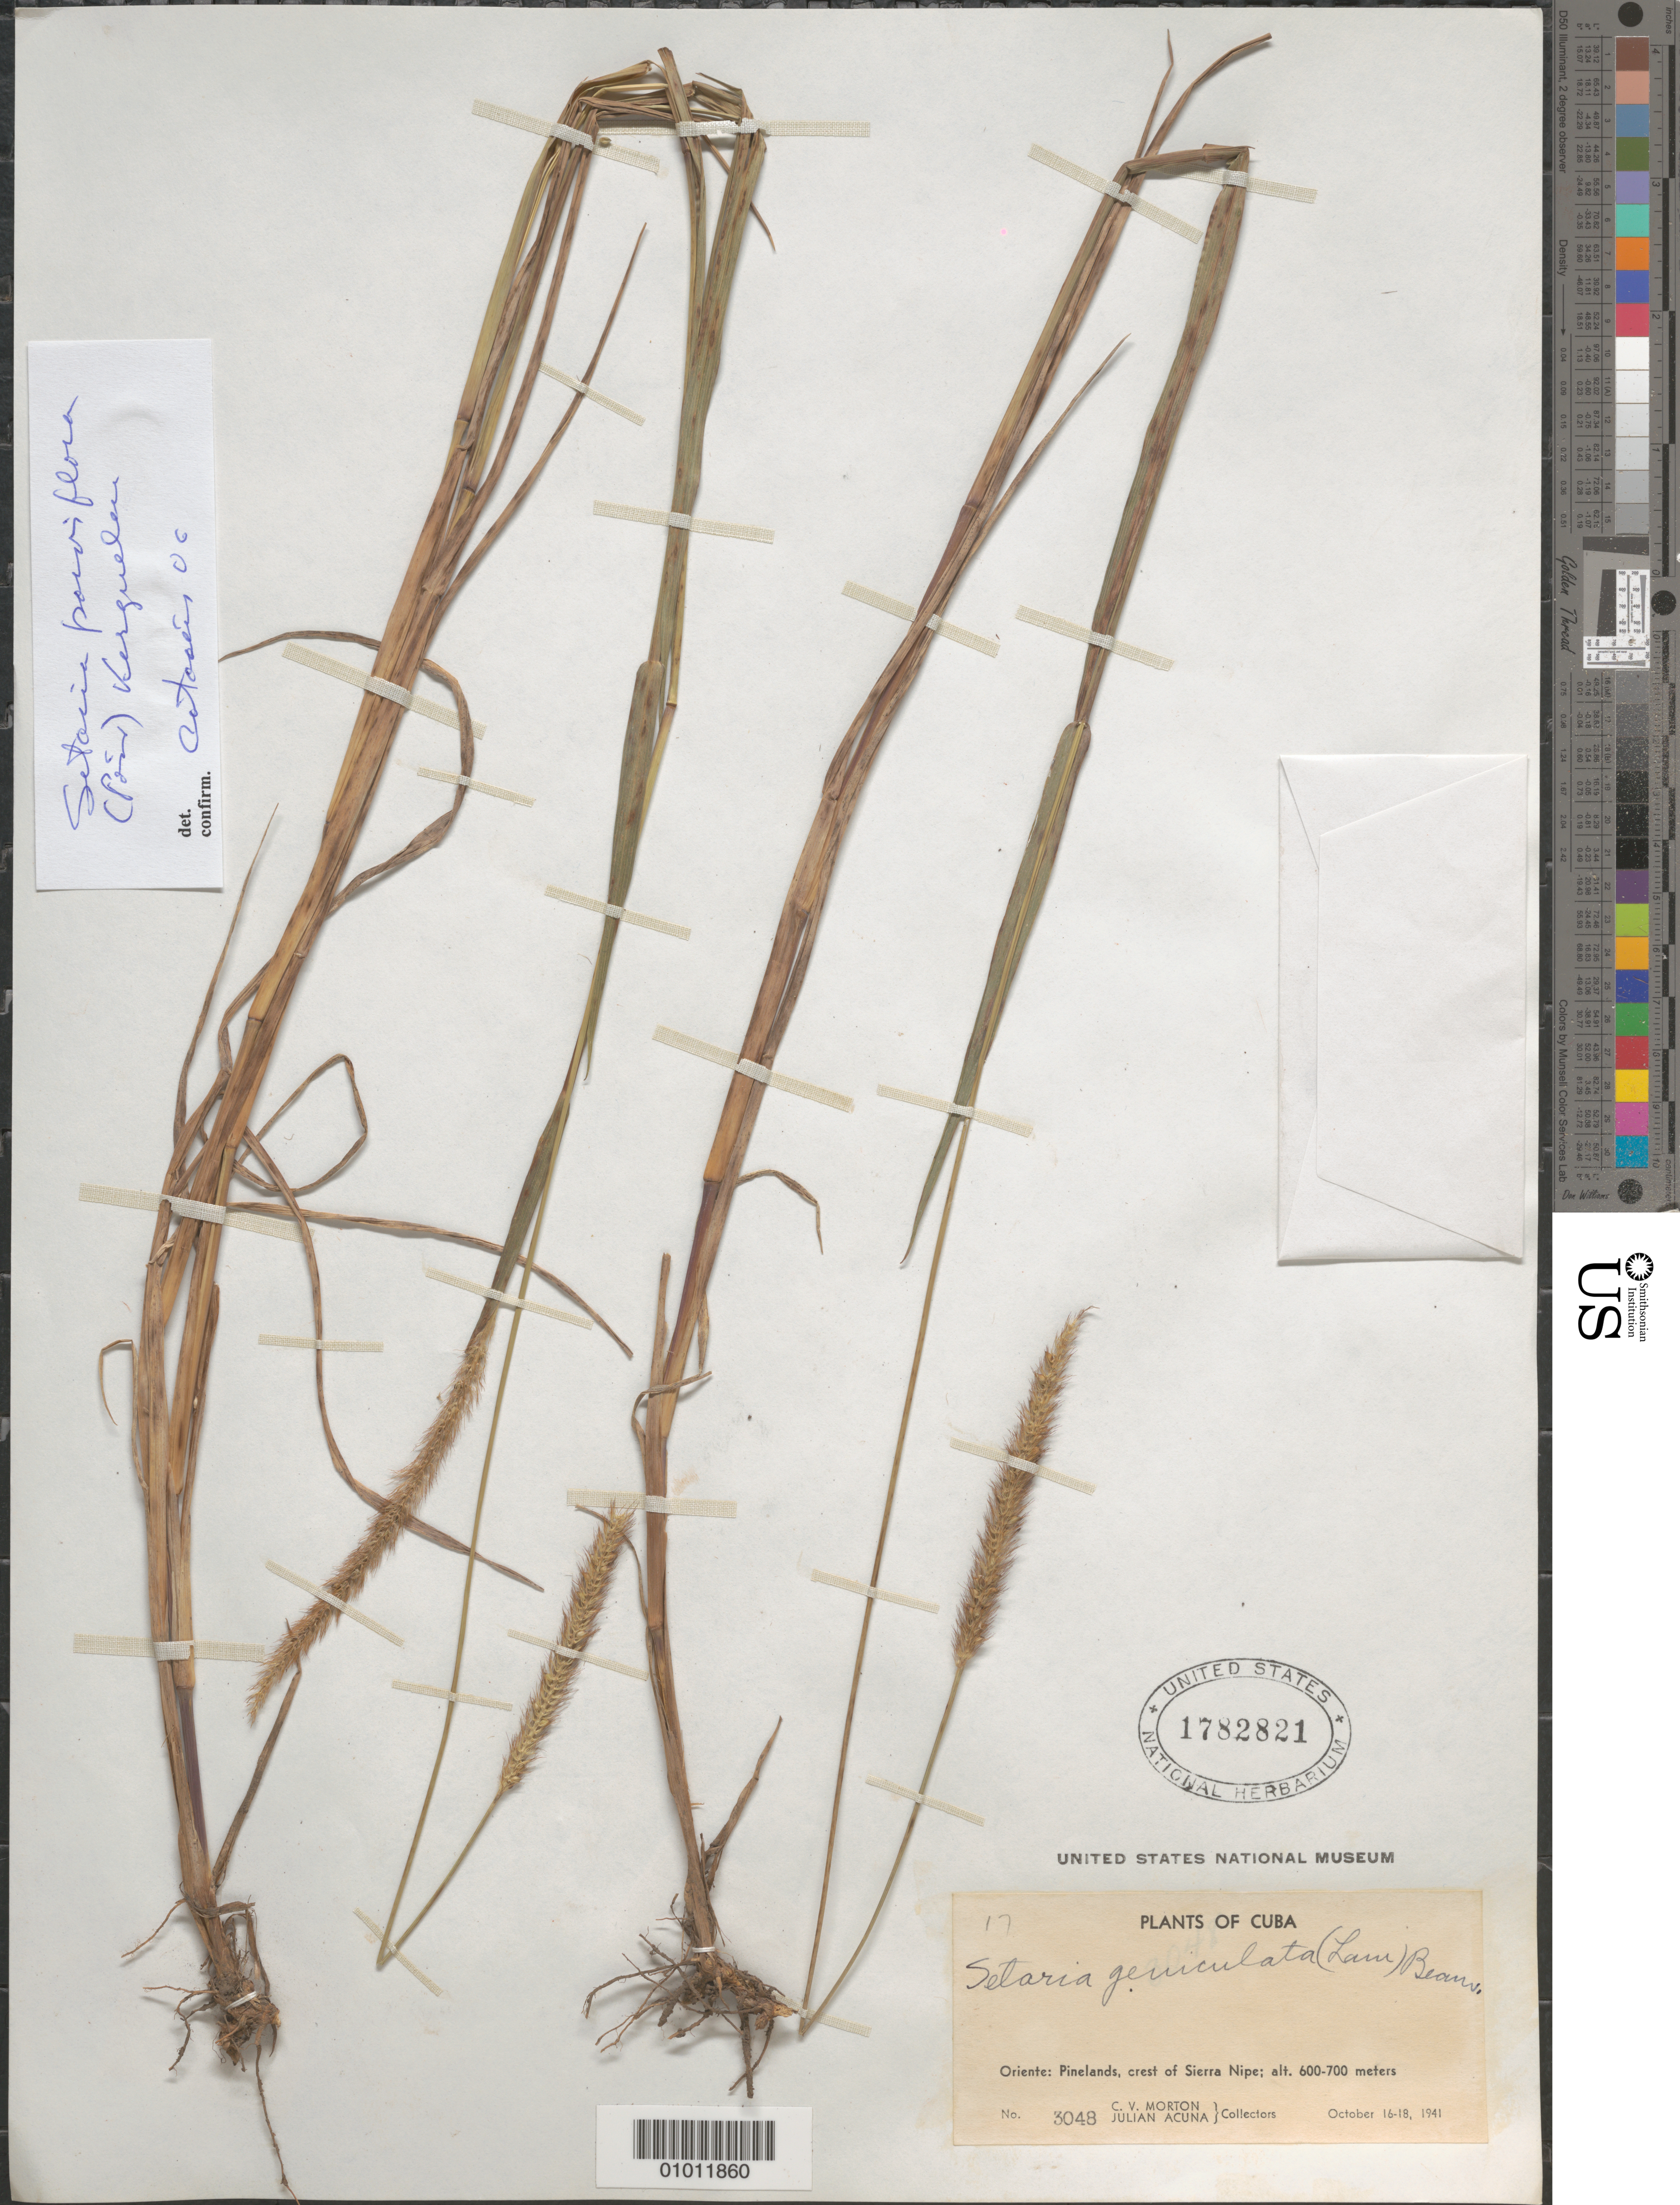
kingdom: Plantae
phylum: Tracheophyta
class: Liliopsida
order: Poales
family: Poaceae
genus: Setaria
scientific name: Setaria parviflora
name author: (Poir.) Kerguélen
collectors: C. V. Morton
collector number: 3048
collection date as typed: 16 Oct 1941 to 18 Oct 1941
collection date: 1941-10-16/1941-10-18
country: Cuba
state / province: Holguín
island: Cuba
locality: Crest of Sierra Nipe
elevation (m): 600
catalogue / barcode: US 1782821